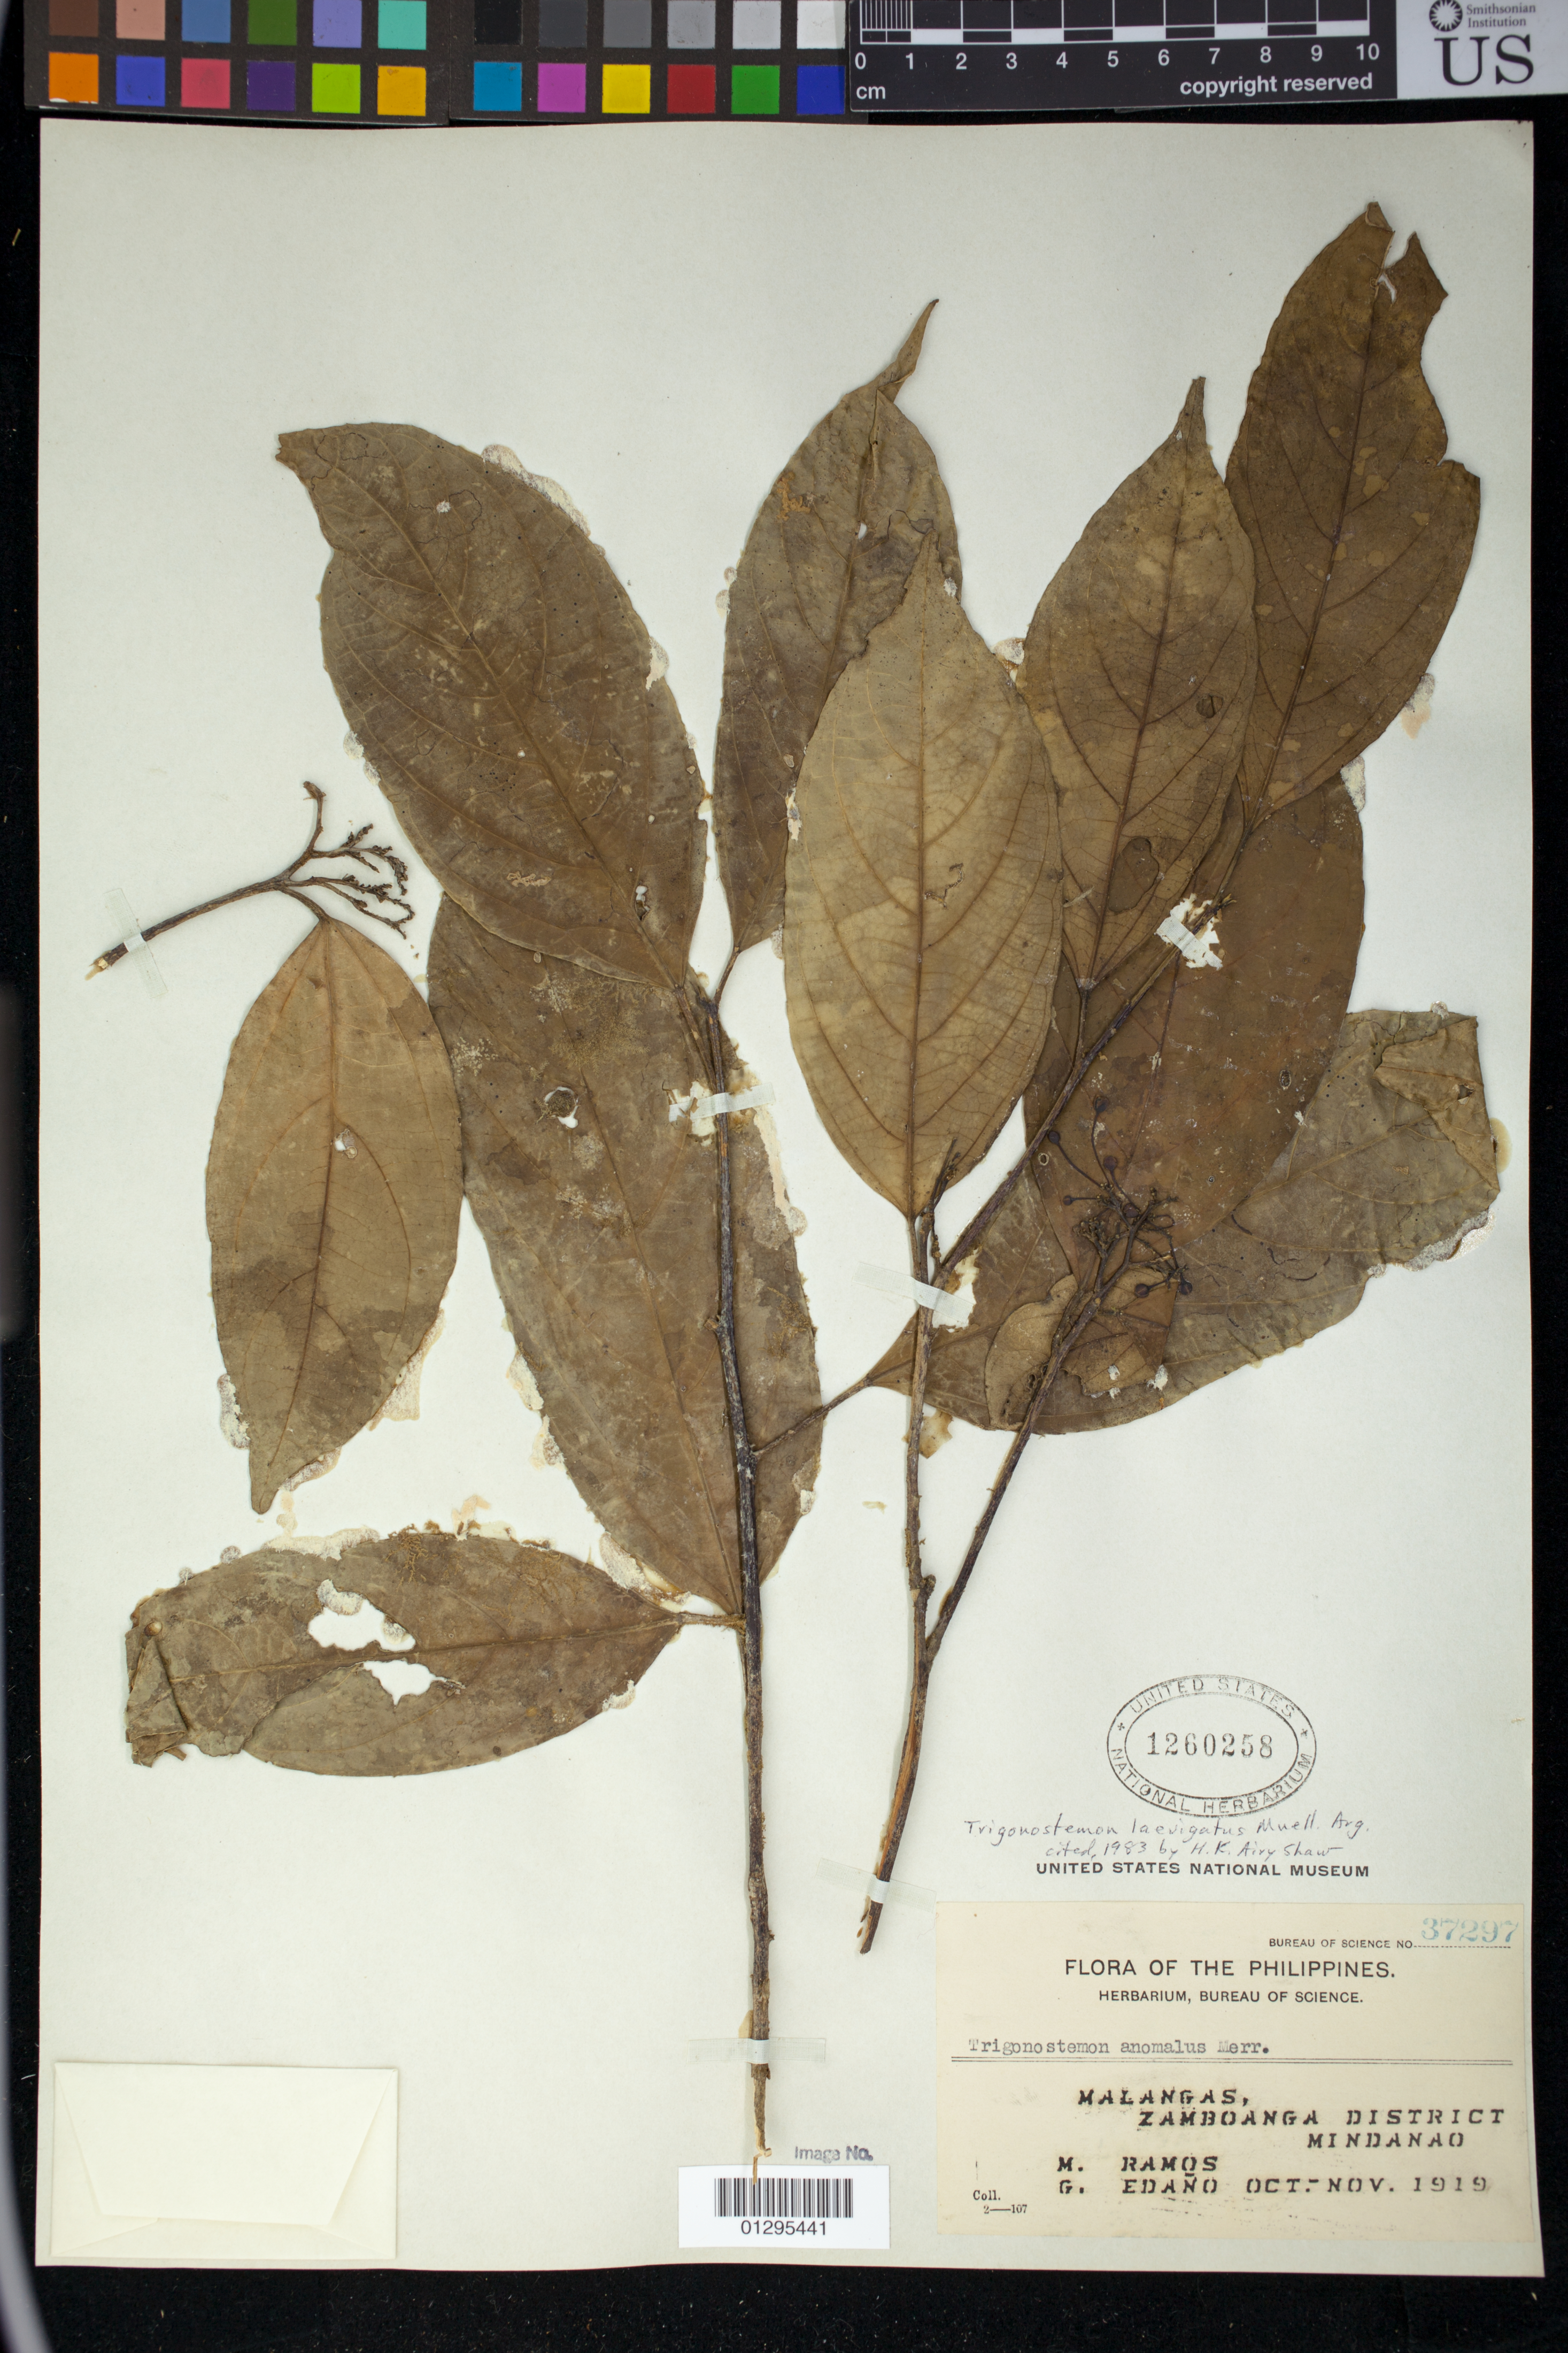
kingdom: Plantae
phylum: Tracheophyta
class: Magnoliopsida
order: Malpighiales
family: Euphorbiaceae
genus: Trigonostemon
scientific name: Trigonostemon laevigatus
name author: Müll. Arg.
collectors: M. Ramos & G. E. Edaño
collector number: Bureau of Science 37297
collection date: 1919-10/1919-11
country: Philippines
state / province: Zamboanga Peninsula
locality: Malangas, Zamboanga District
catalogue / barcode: US 1260258